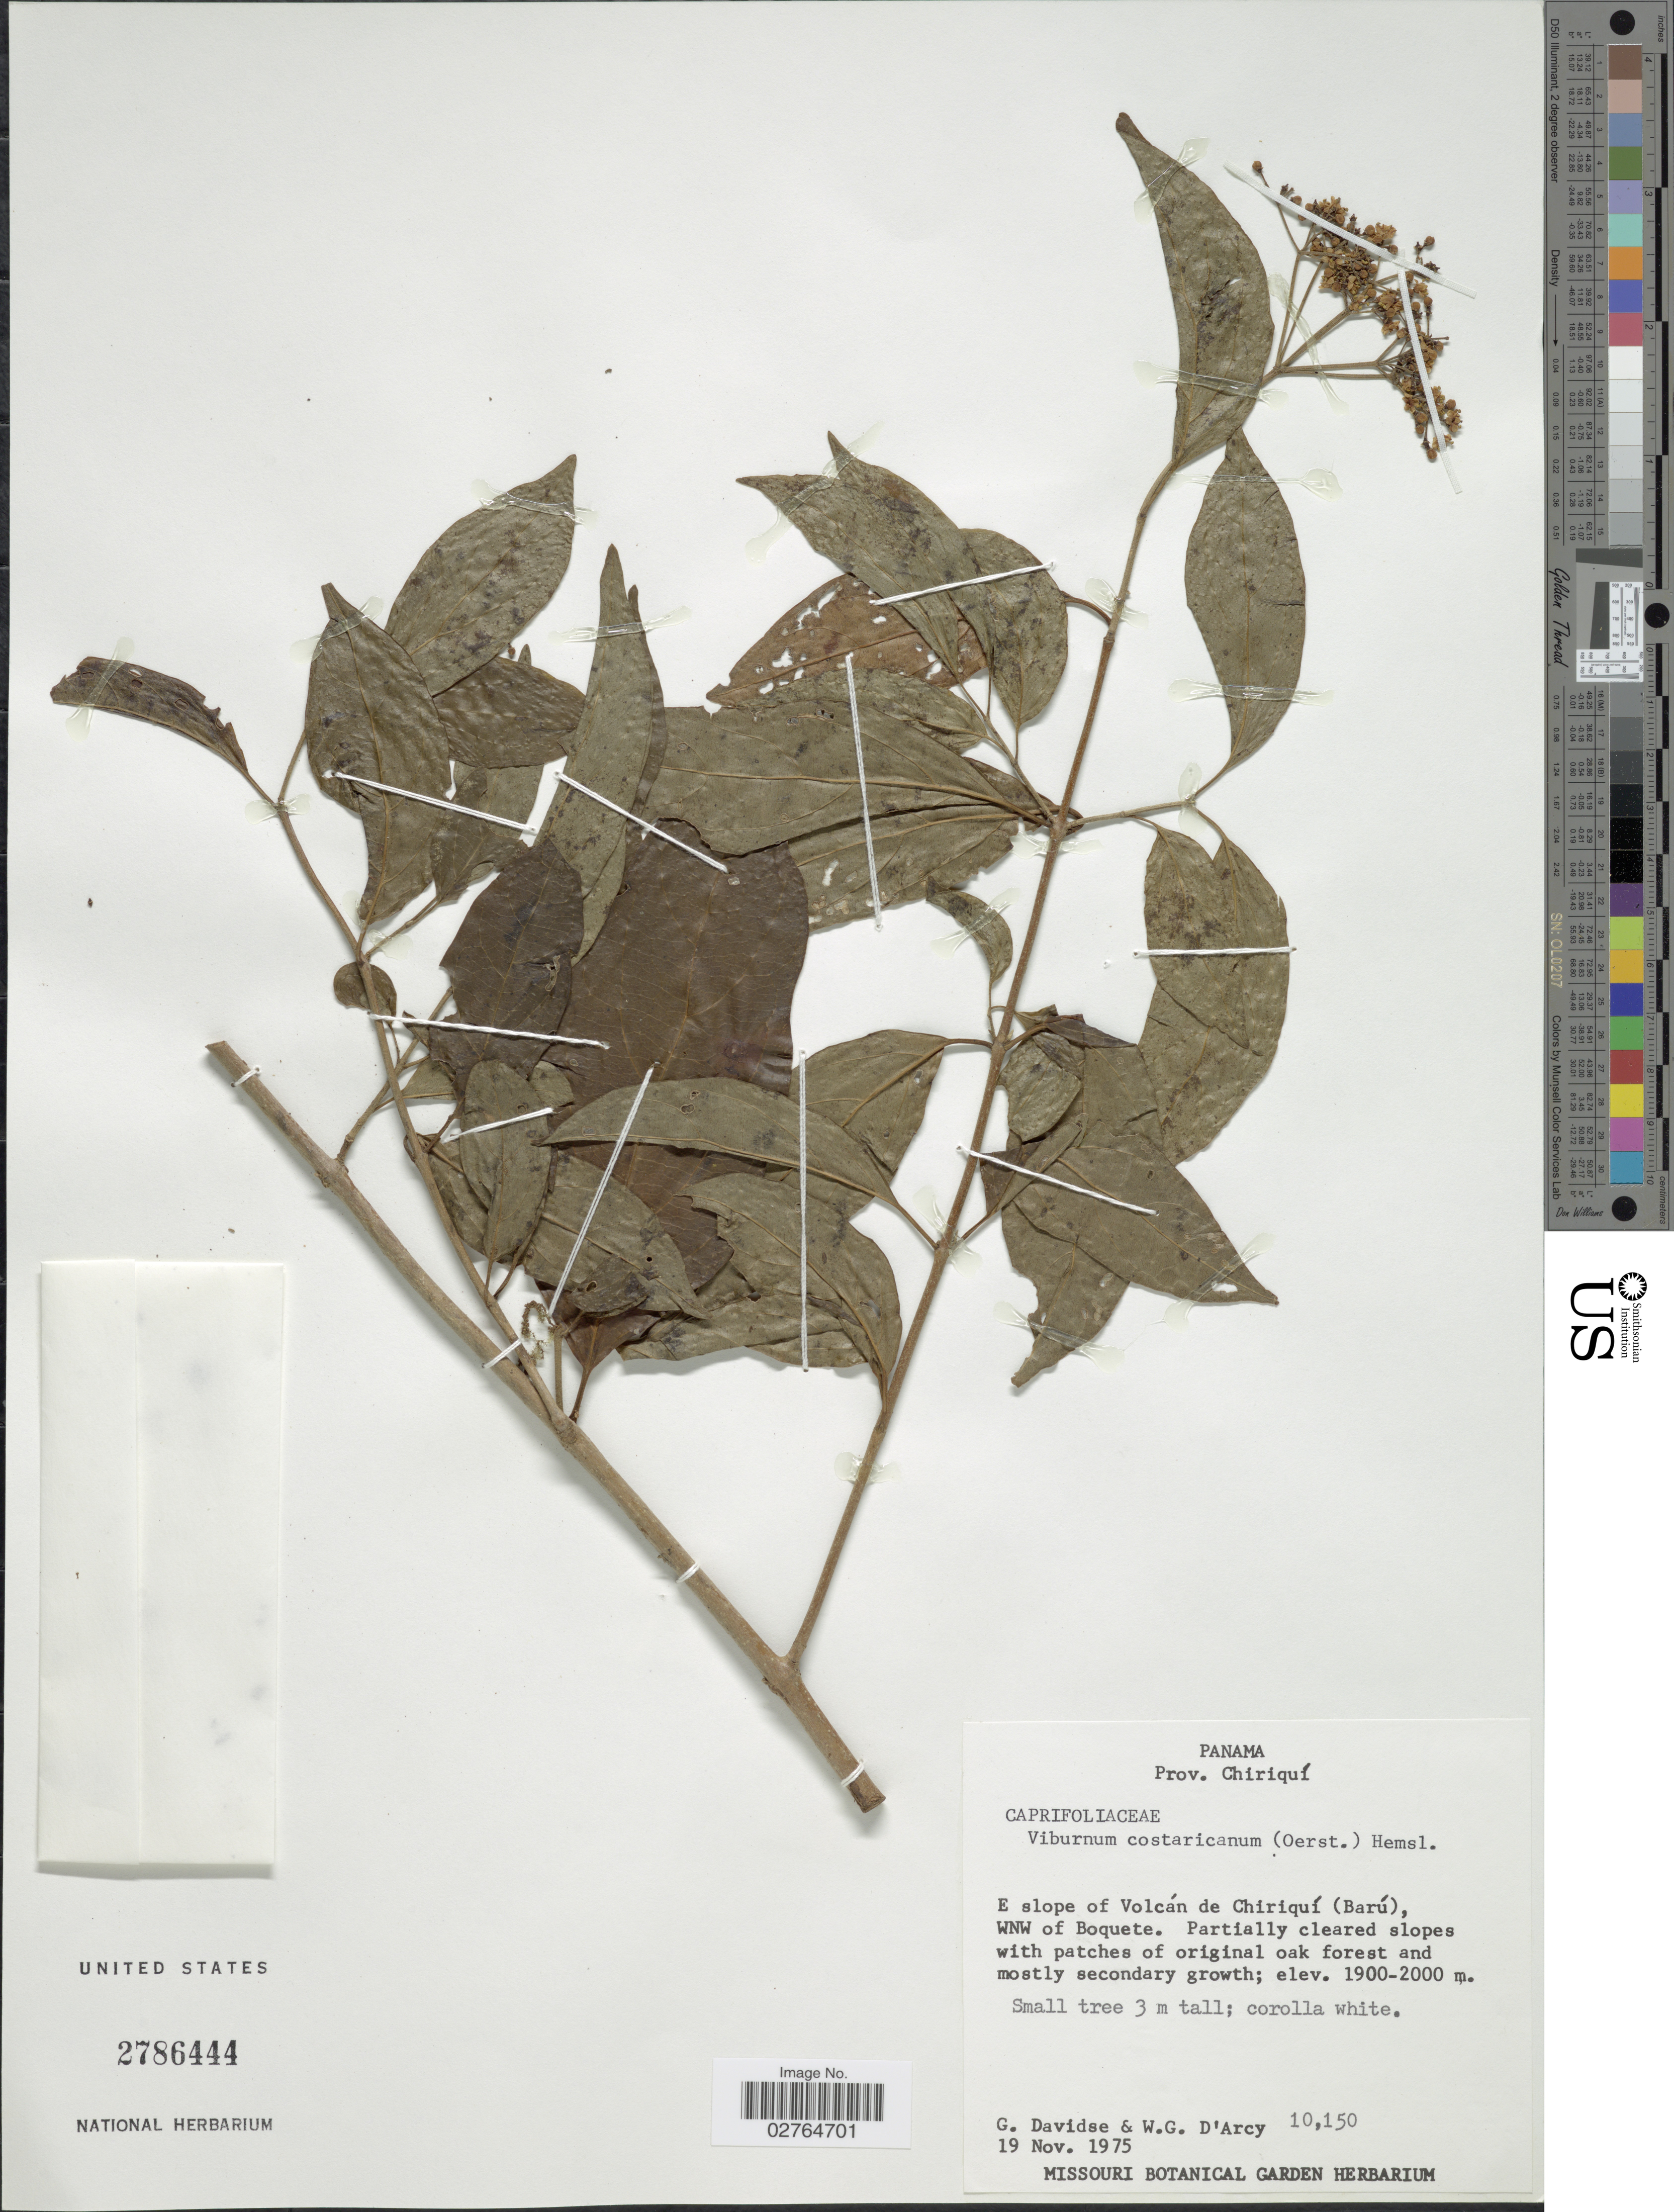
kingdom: Plantae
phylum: Tracheophyta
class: Magnoliopsida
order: Dipsacales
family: Viburnaceae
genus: Viburnum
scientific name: Viburnum costaricanum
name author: (Oerst.) Hemsl.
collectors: G. Davidse & W. G. D'Arcy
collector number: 10150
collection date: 1975-11-19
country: Panama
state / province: Chiriqui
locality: E slope of Volcán de Chiriquí (Barú), WNW of Boquete.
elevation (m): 1900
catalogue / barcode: US 2786444